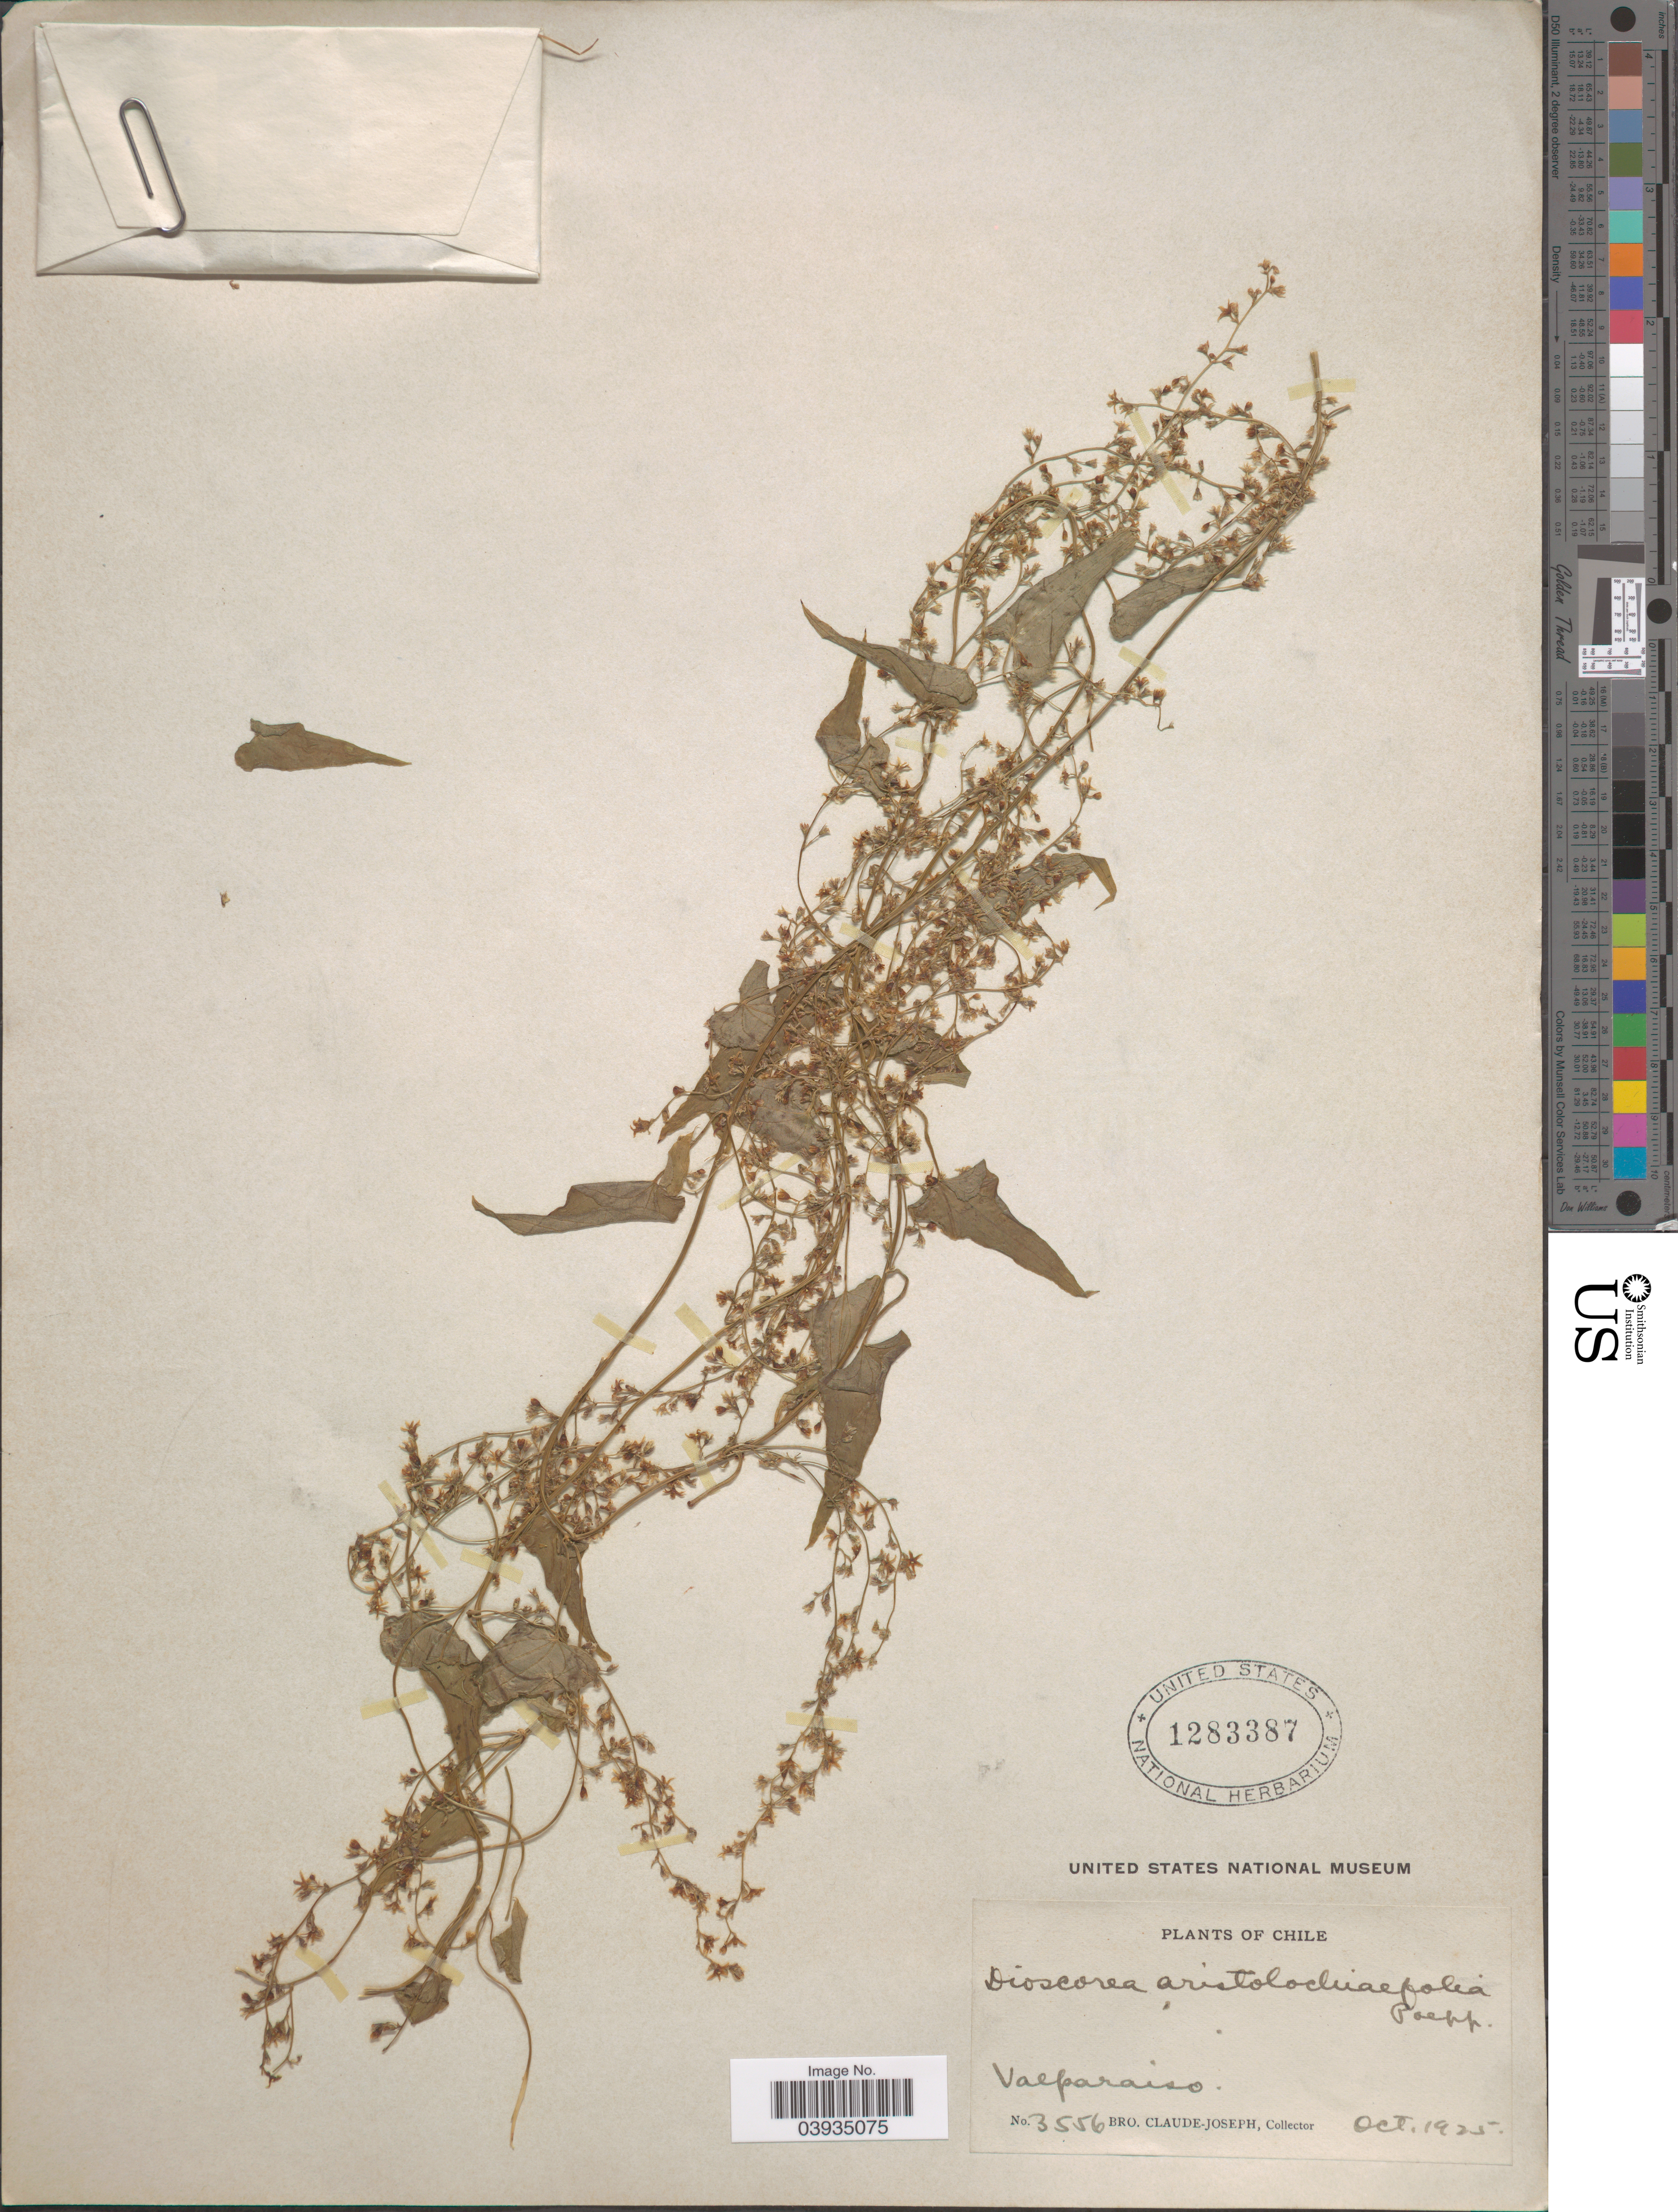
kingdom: Plantae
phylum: Tracheophyta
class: Liliopsida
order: Dioscoreales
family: Dioscoreaceae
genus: Dioscorea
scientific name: Dioscorea aristolochiifolia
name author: Poepp.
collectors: Bro. Claude-Joseph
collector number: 3556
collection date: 1925-10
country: Chile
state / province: Valparaíso (V)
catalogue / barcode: US 1283387